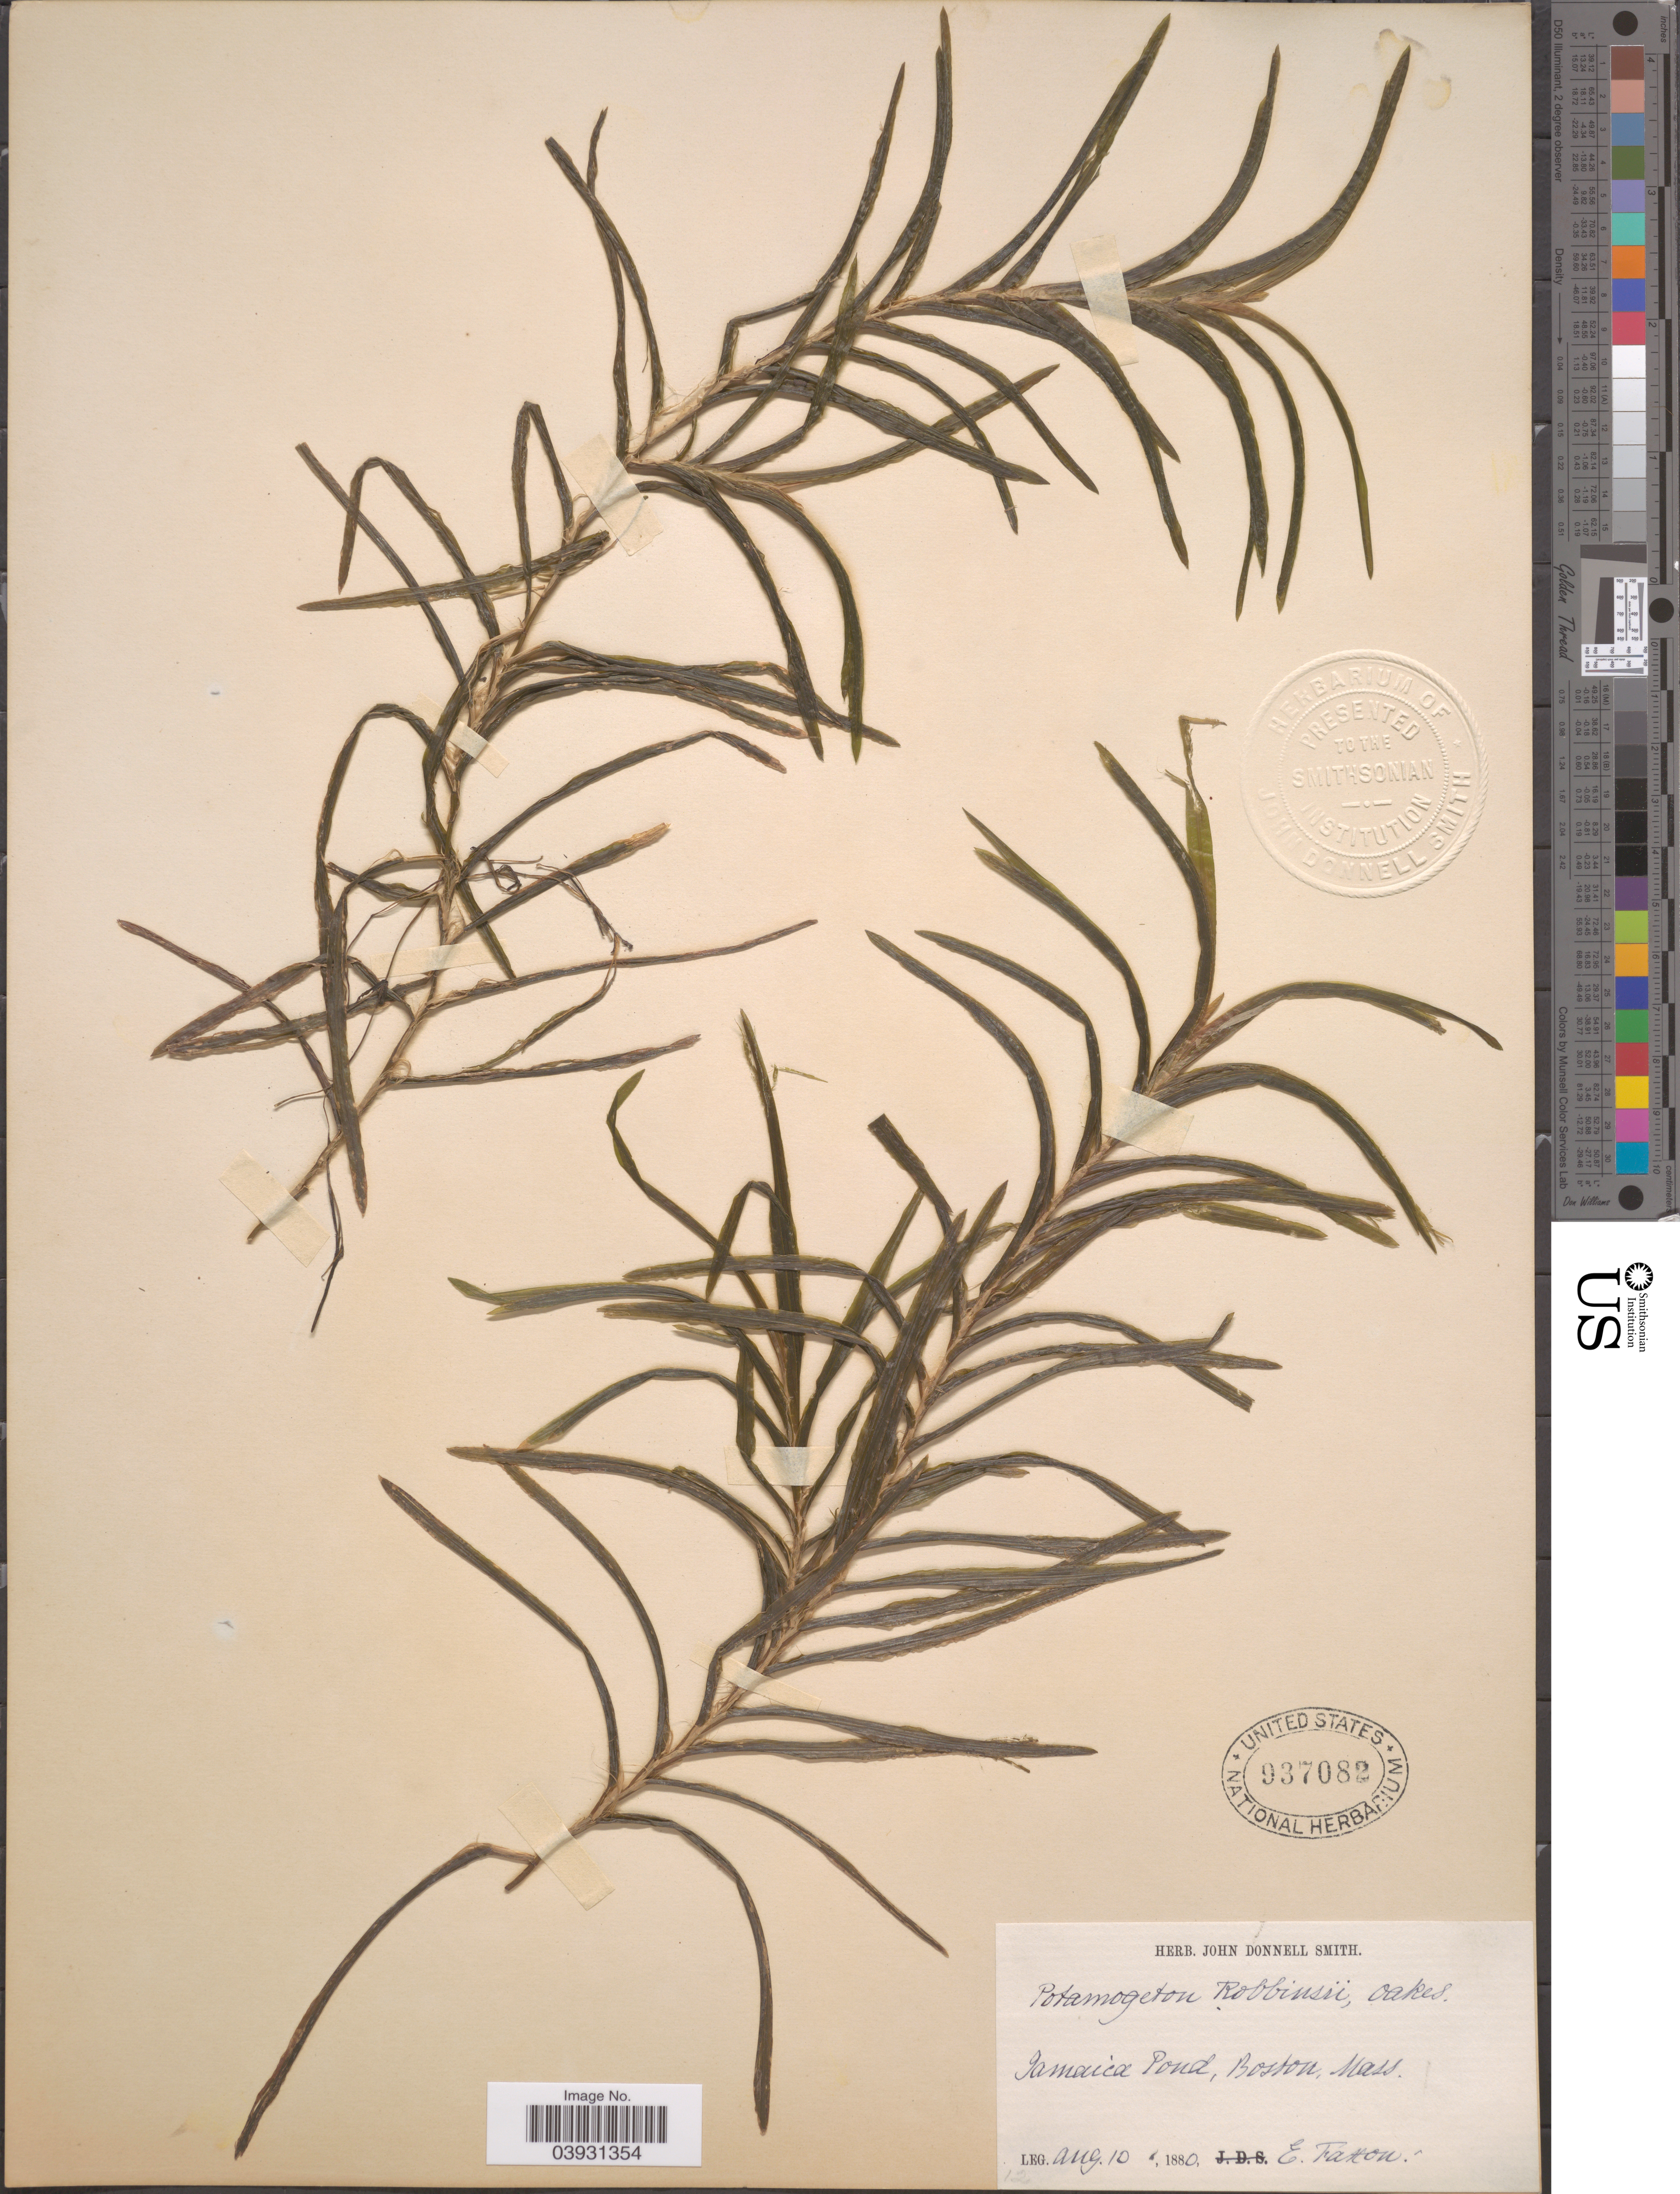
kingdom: Plantae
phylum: Tracheophyta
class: Liliopsida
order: Alismatales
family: Potamogetonaceae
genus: Potamogeton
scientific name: Potamogeton robbinsii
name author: Oakes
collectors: E. Faxon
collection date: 1880-08-10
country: United States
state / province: Massachusetts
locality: Jamaica Pond, Boston.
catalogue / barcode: US 937082